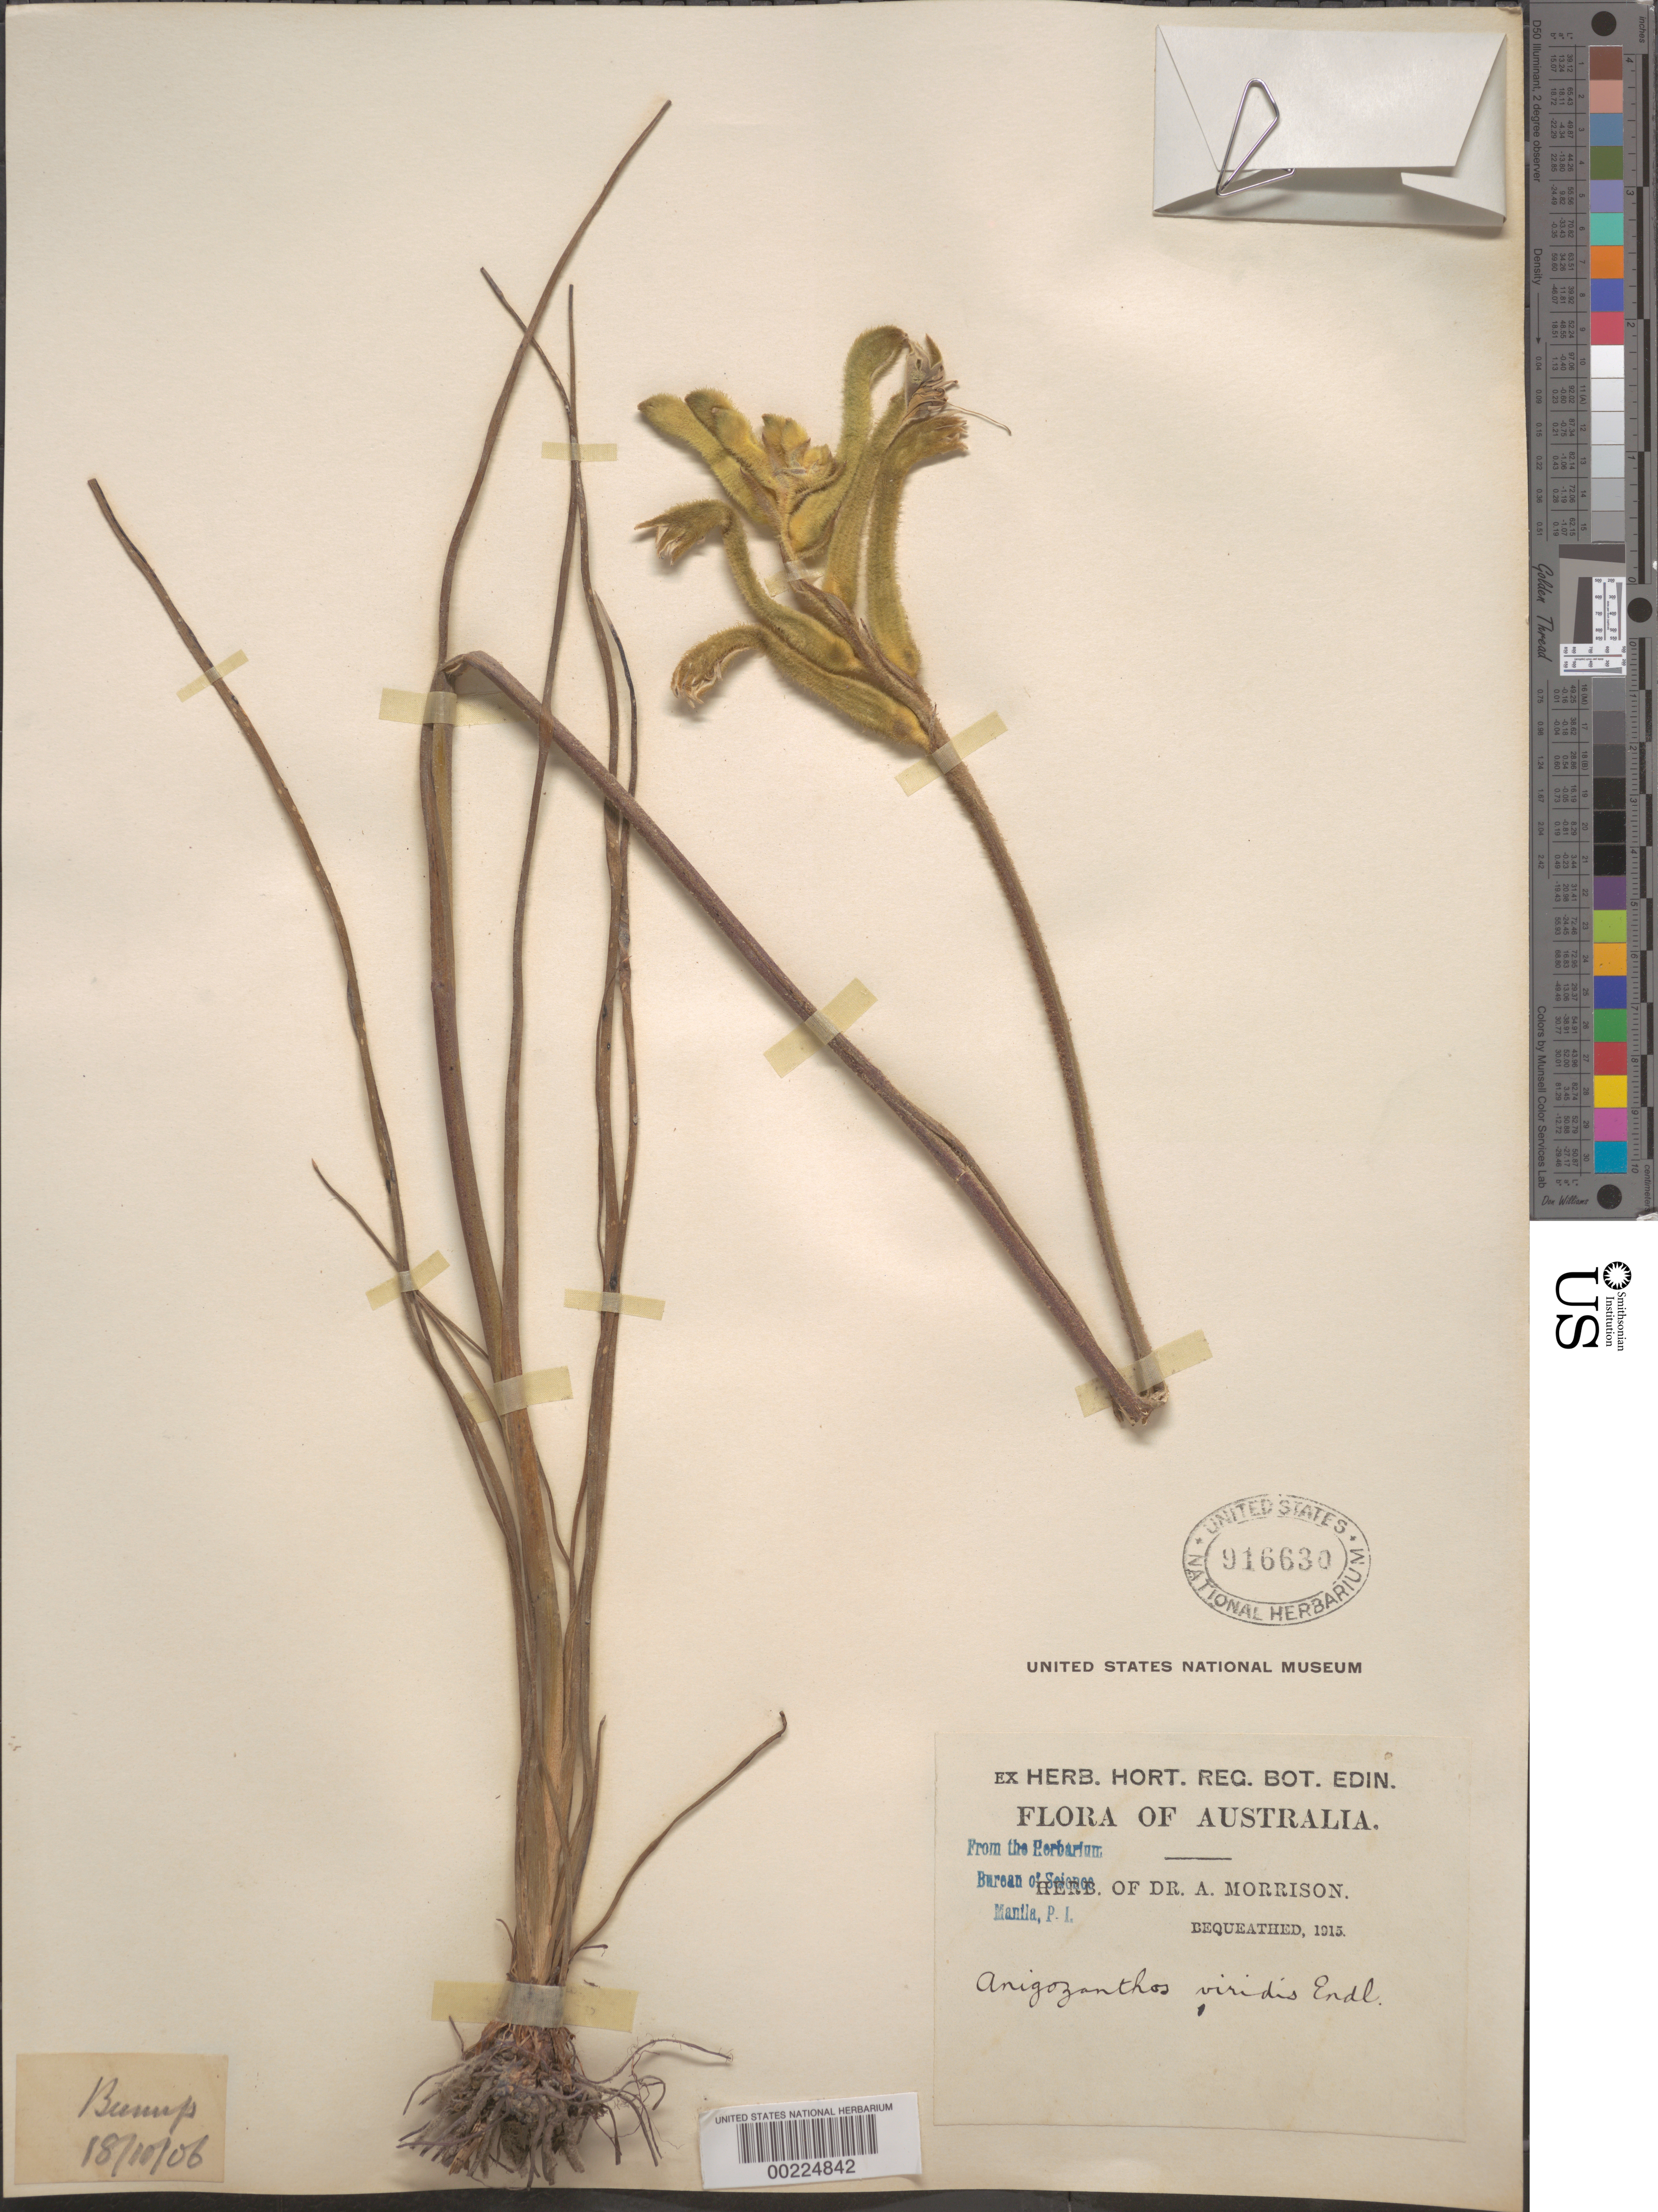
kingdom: Plantae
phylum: Tracheophyta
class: Liliopsida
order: Commelinales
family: Haemodoraceae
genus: Anigozanthos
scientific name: Anigozanthos viridis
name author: Endl.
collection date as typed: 18 Oct 1906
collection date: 1906-10-18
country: Australia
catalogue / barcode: US 916630